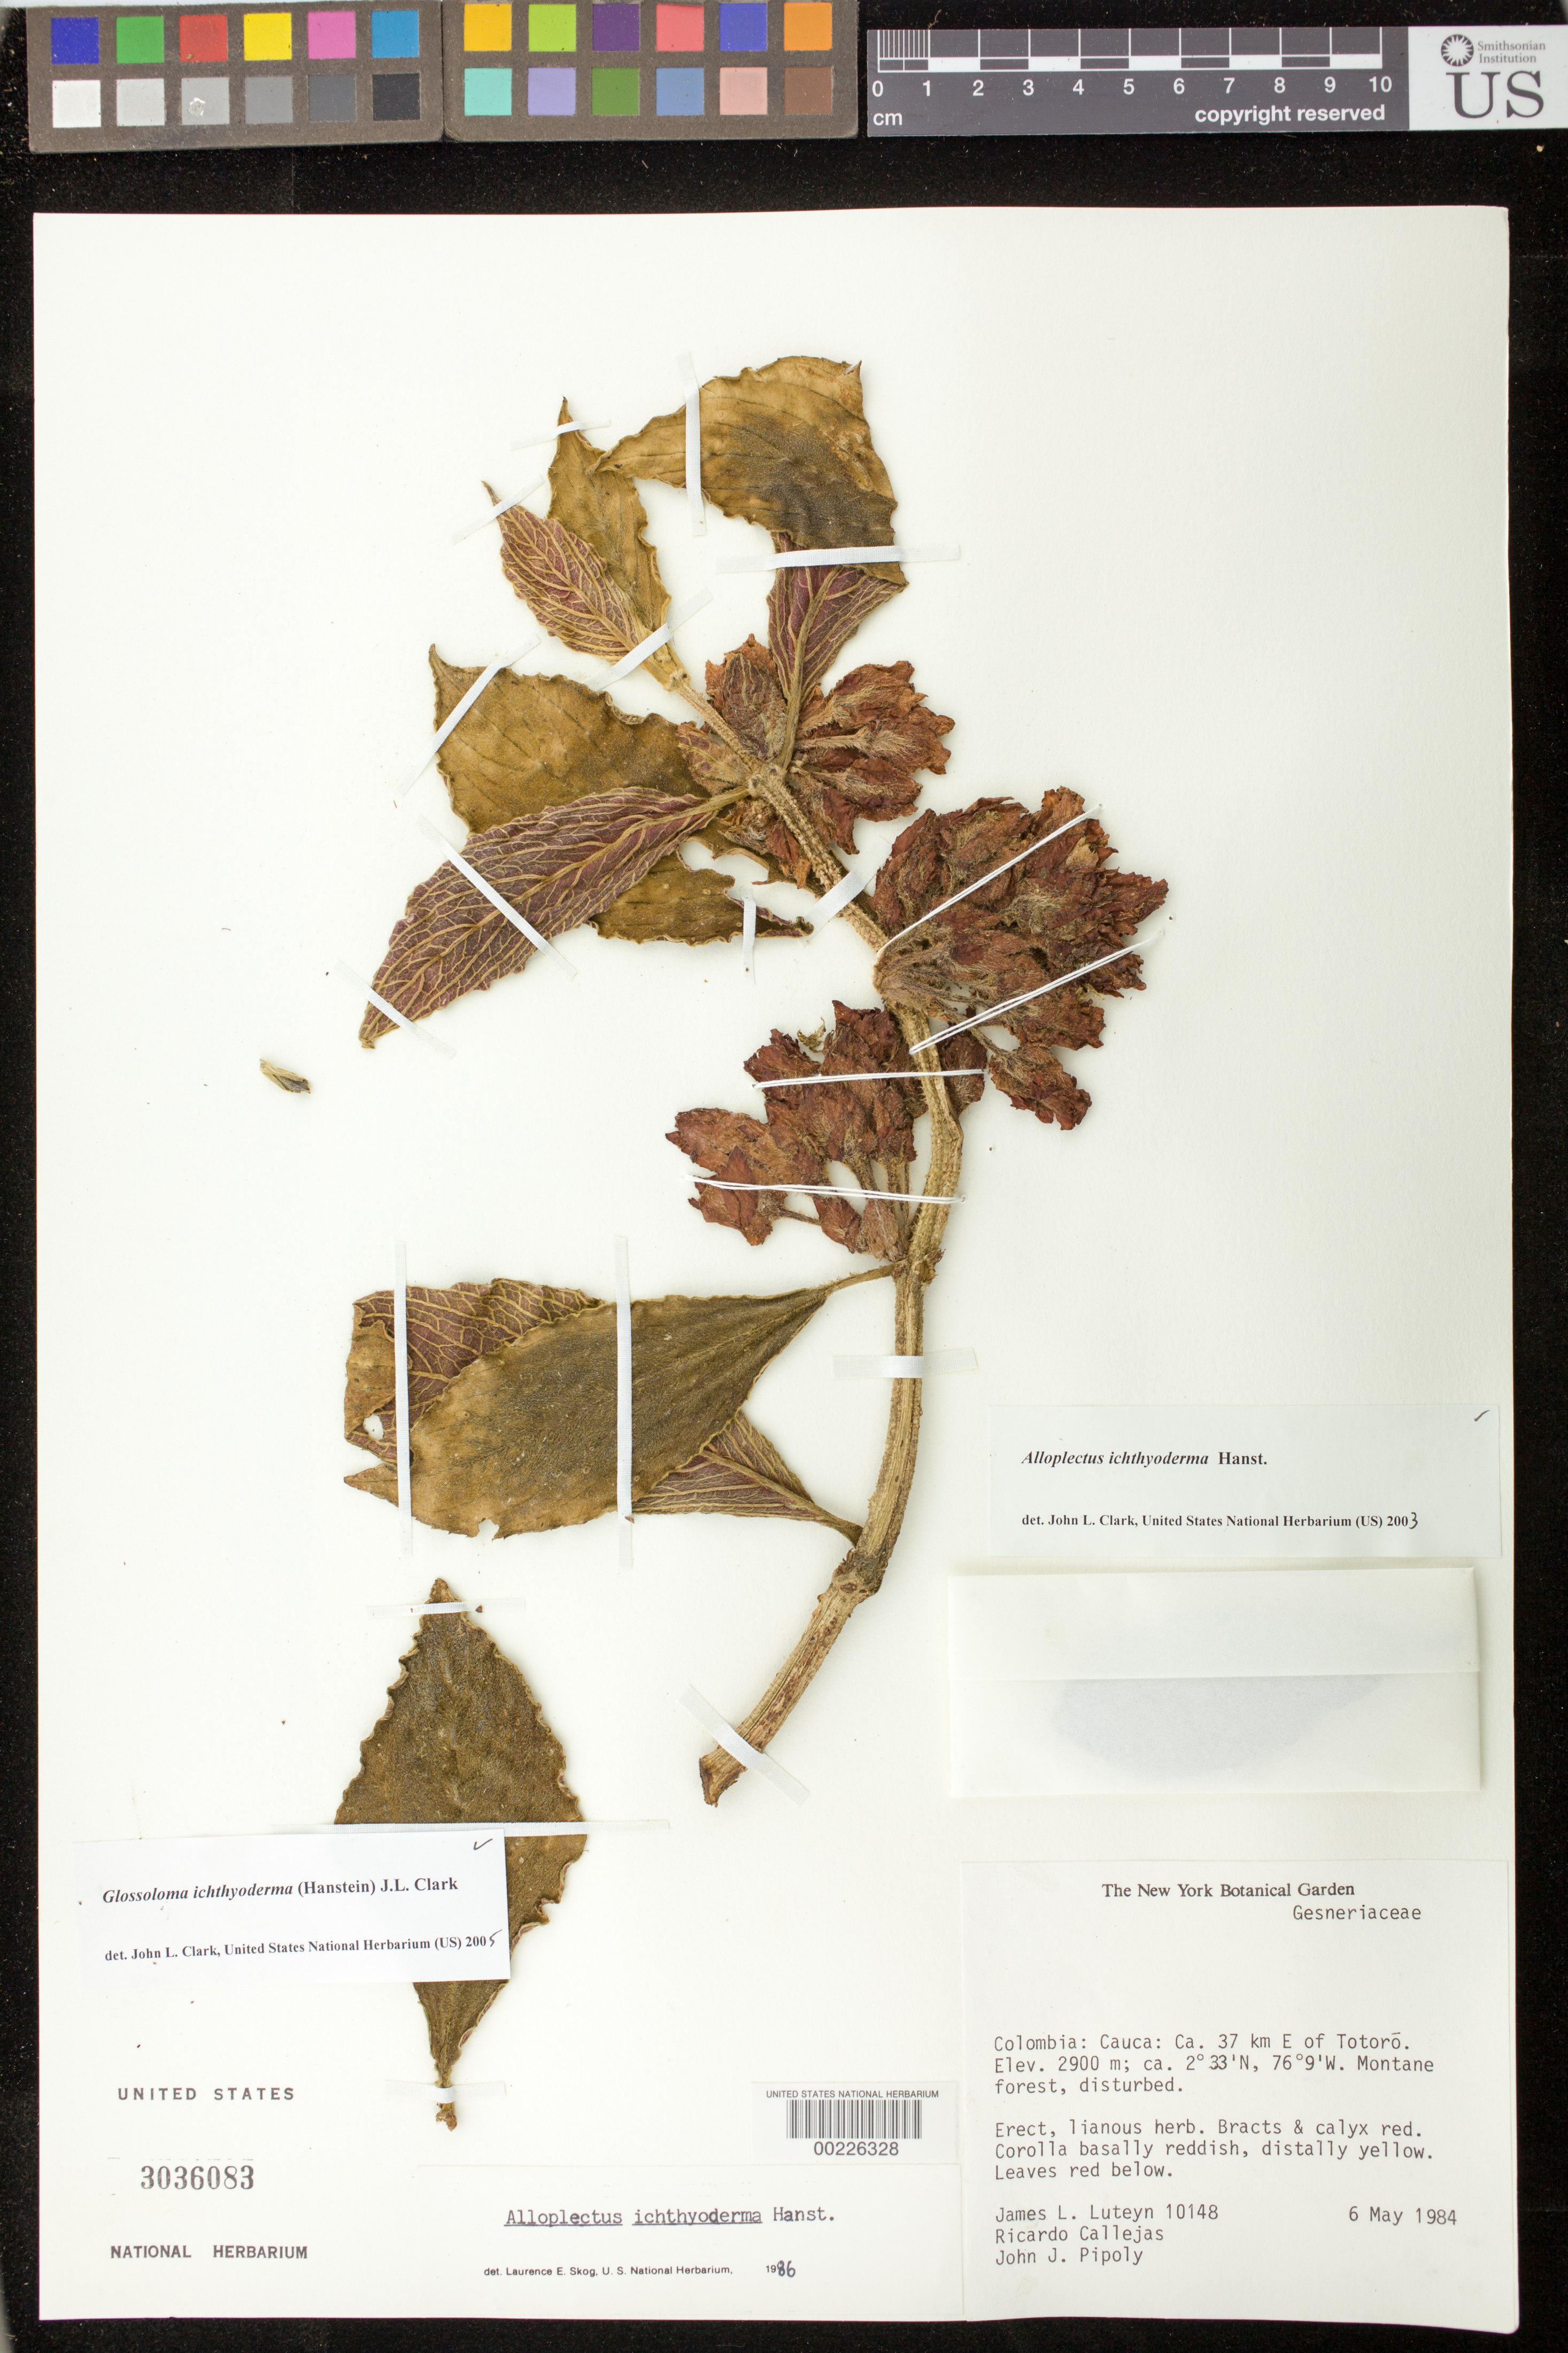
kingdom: Plantae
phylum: Tracheophyta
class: Magnoliopsida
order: Lamiales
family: Gesneriaceae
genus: Glossoloma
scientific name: Glossoloma ichthyoderma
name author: (Hanst.) J.L. Clark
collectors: J. L. Luteyn, R. Callejas & J. J. Pipoly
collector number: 10148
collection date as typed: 06 May 1984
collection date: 1984-05-06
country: Colombia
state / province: Cauca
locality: Ca 37 km E of Totoro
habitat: Montane forest, disturbed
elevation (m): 2900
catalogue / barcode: US 3036083